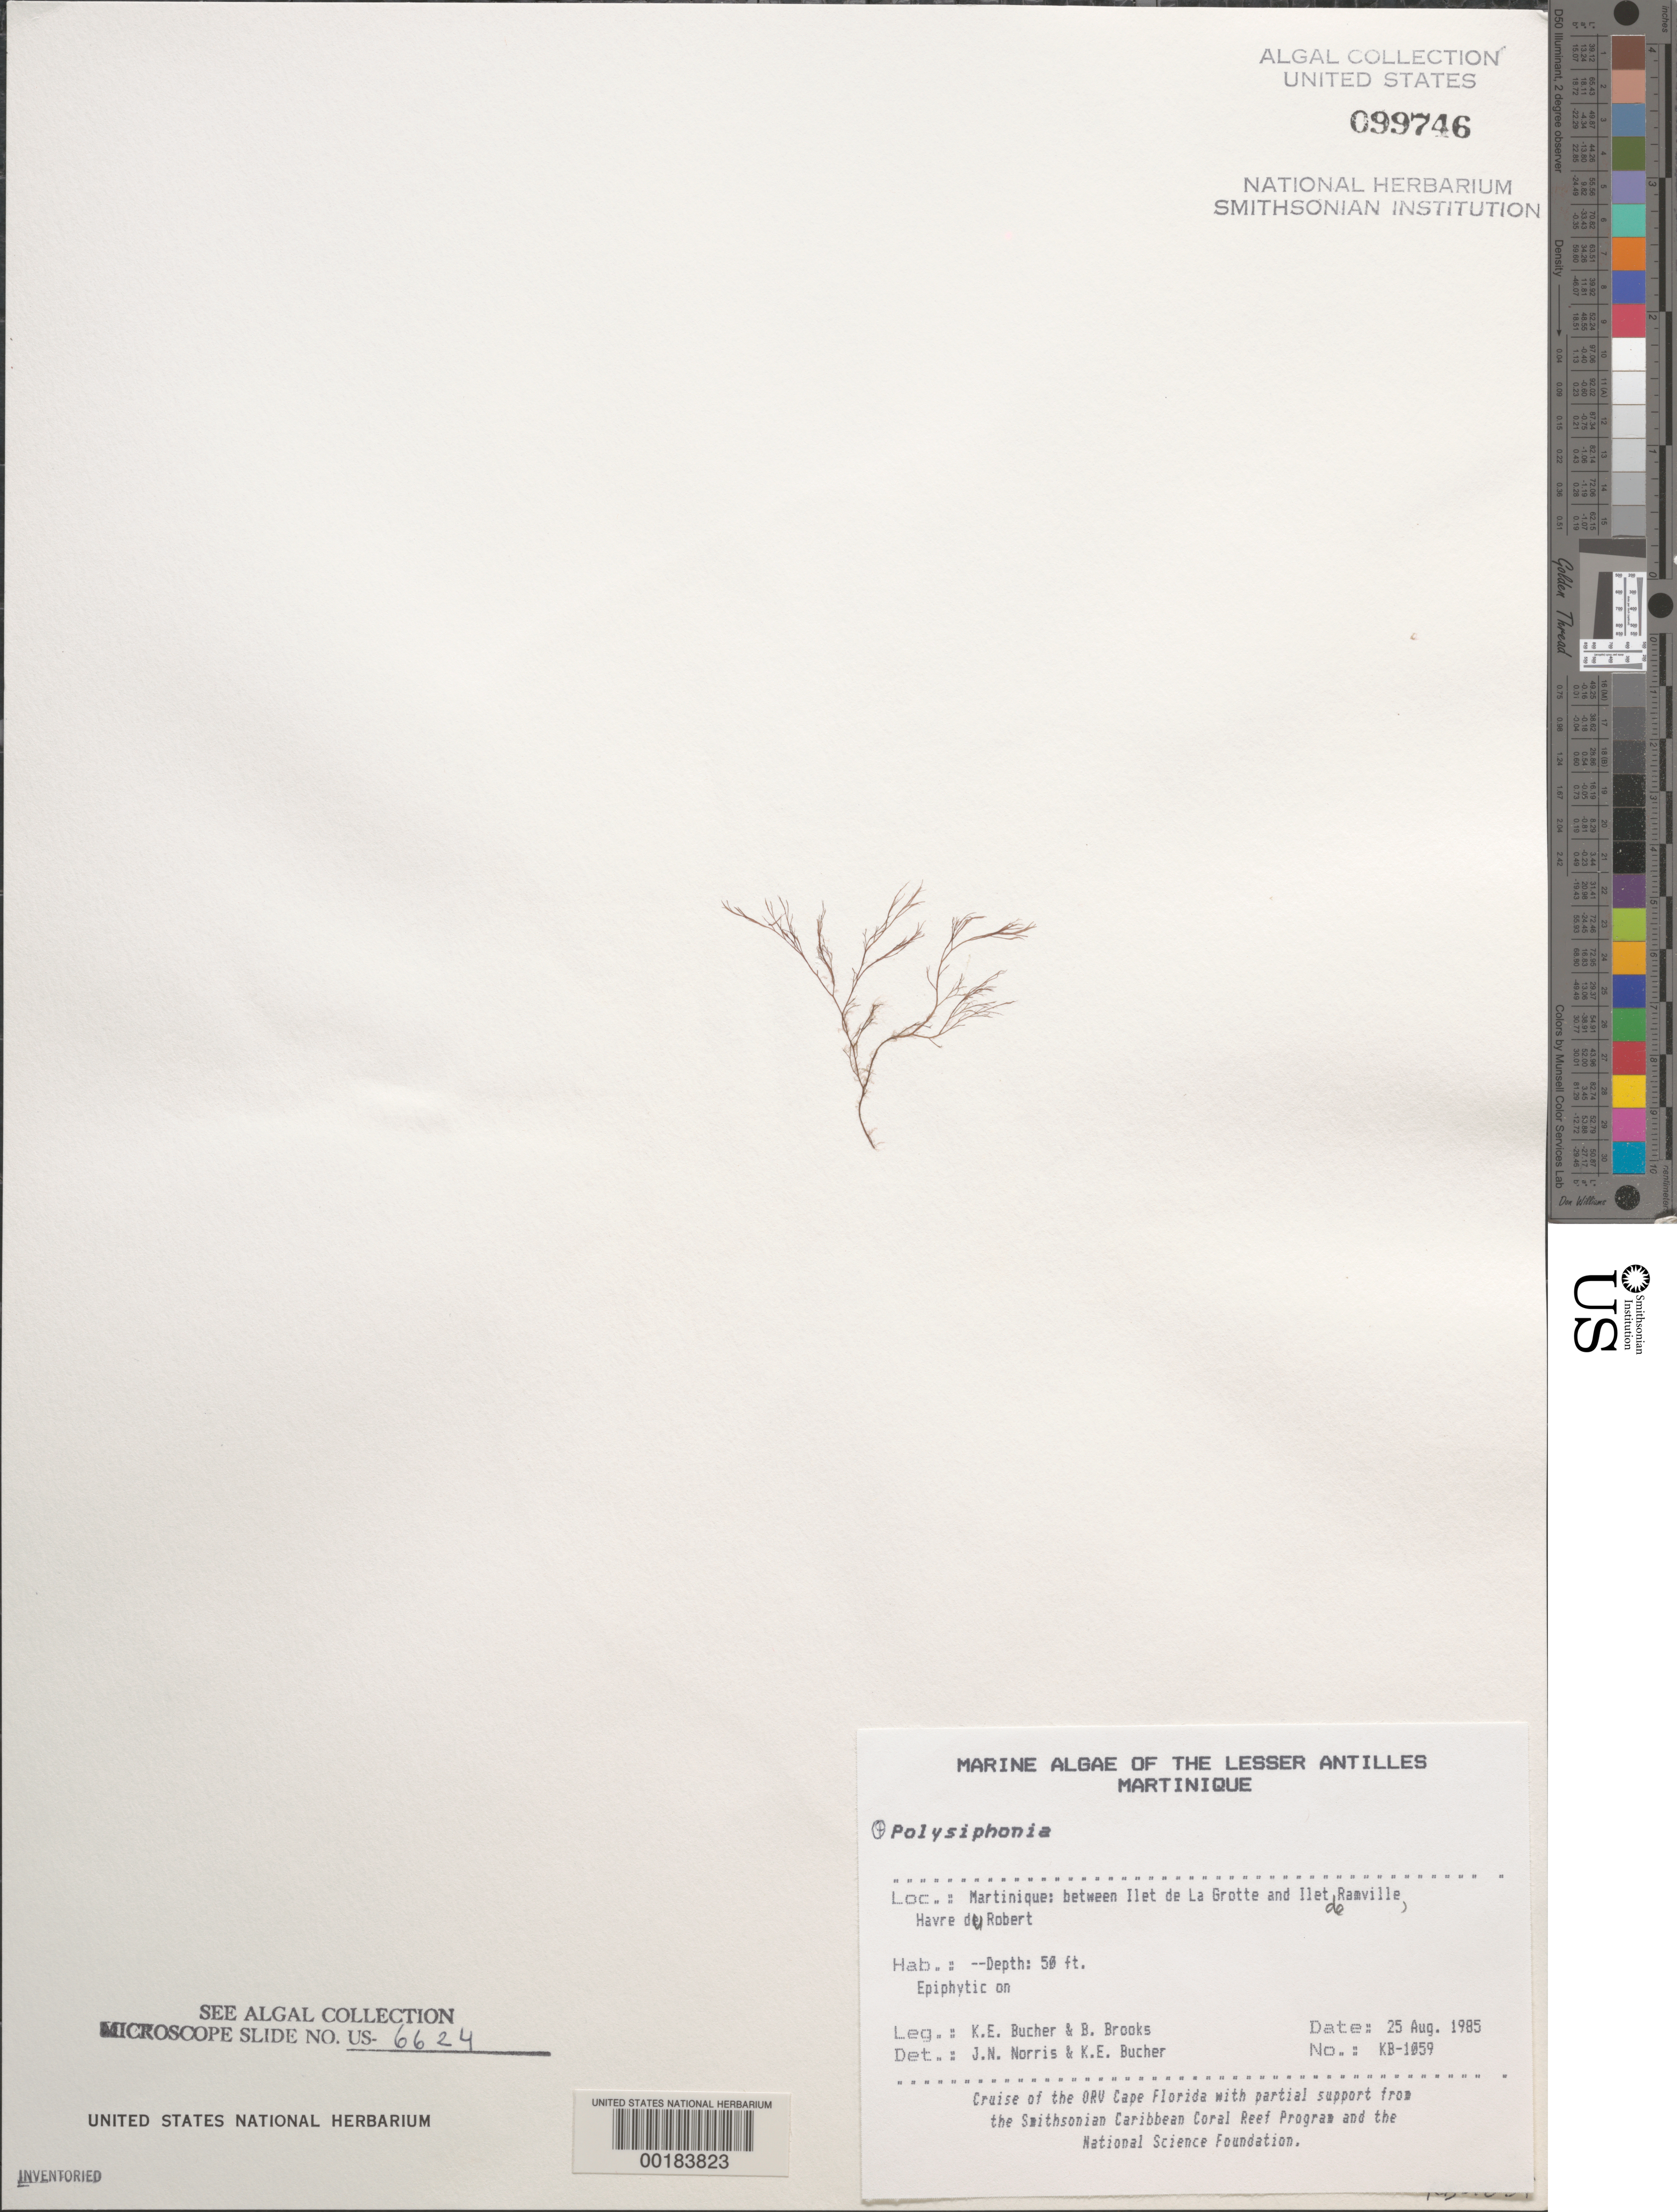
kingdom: Plantae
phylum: Rhodophyta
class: Florideophyceae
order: Ceramiales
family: Rhodomelaceae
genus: Polysiphonia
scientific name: Polysiphonia sp.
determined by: Norris, J. N.; Bucher, K. E.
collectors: K. E. Bucher & B. Brooks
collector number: Kb-1059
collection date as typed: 25 Aug 1985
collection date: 1985-08-25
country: Martinique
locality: Between Ilet de la Grotte and Ilet de Ramville, Havre du Robert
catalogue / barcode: US 99746